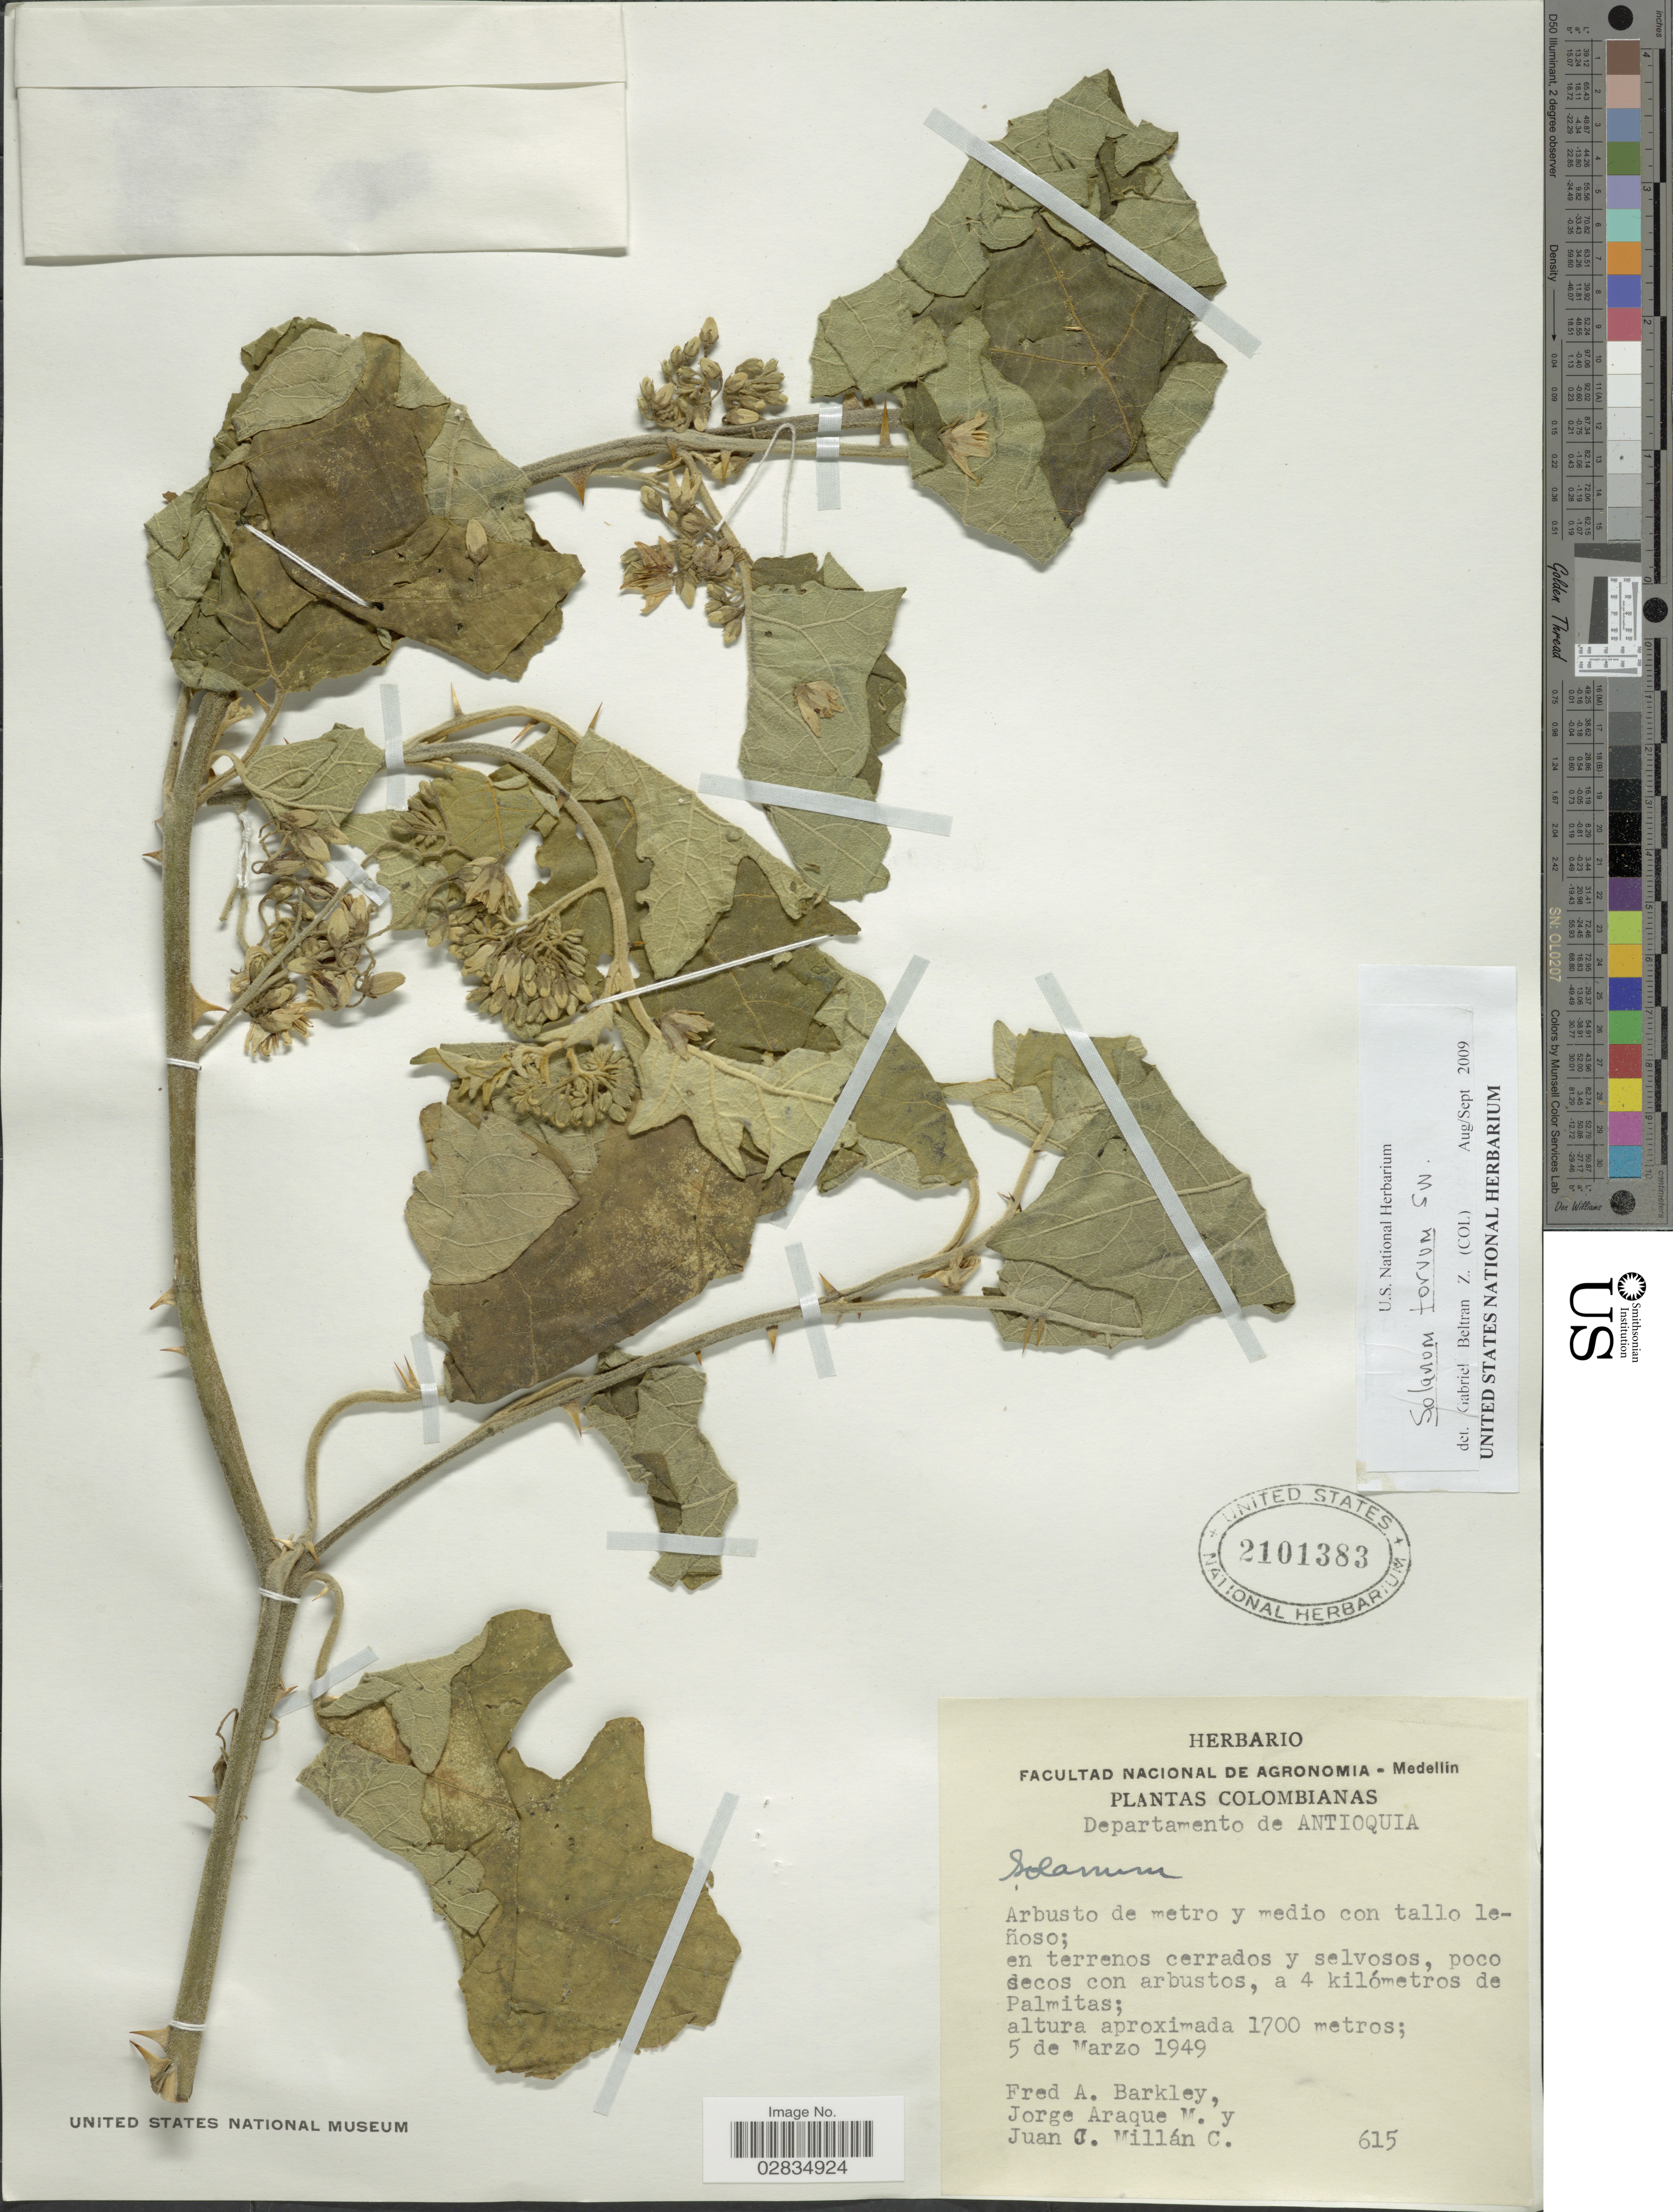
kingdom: Plantae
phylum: Tracheophyta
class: Magnoliopsida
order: Solanales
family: Solanaceae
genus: Solanum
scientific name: Solanum torvum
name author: Sw.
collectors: F. A. Barkley, J. Araque Molina & J. Millán C.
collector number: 615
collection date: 1949-03-05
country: Colombia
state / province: Antioquia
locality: Departamento de Antioquia, a 4 kilómetros de Palmitas.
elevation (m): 1700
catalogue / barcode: US 2101383